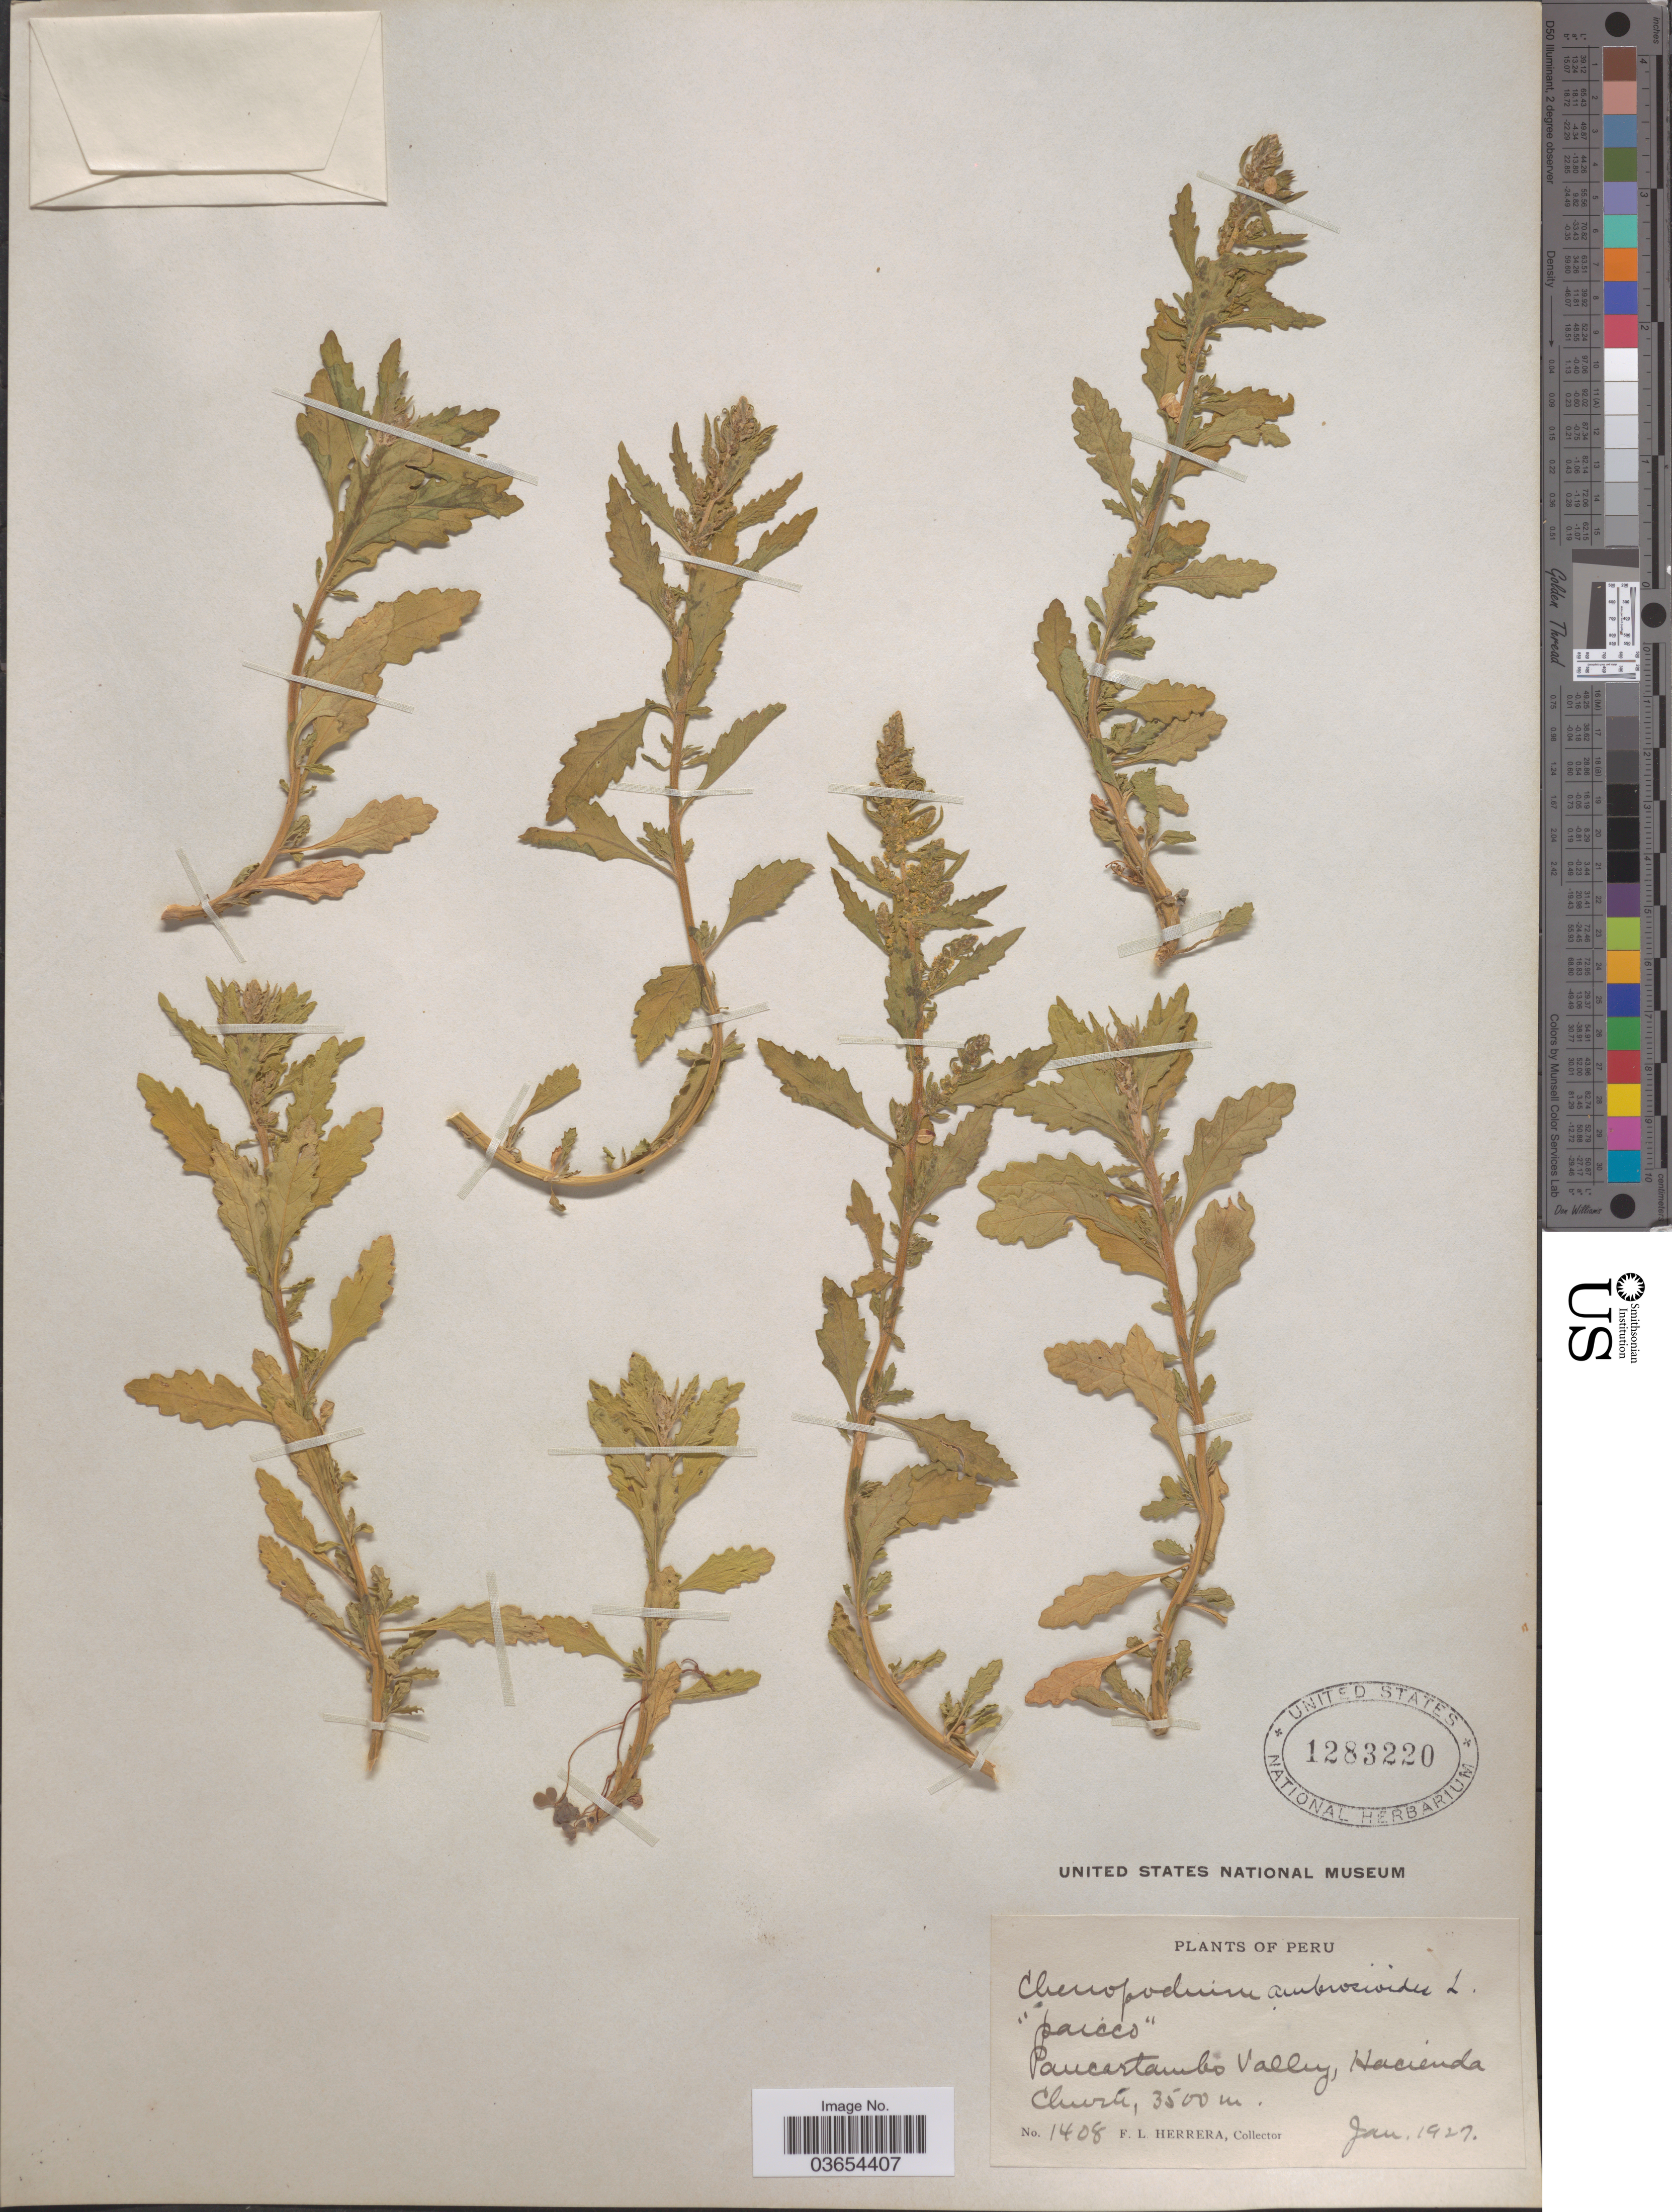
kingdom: Plantae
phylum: Tracheophyta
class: Magnoliopsida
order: Caryophyllales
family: Amaranthaceae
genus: Chenopodium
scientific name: Chenopodium ambrosioides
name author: L.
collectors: F. L. Herrera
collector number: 1408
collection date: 1927-01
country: Peru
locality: Paucartambo Valley, Hacienda Churú.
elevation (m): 3500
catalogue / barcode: US 1283220